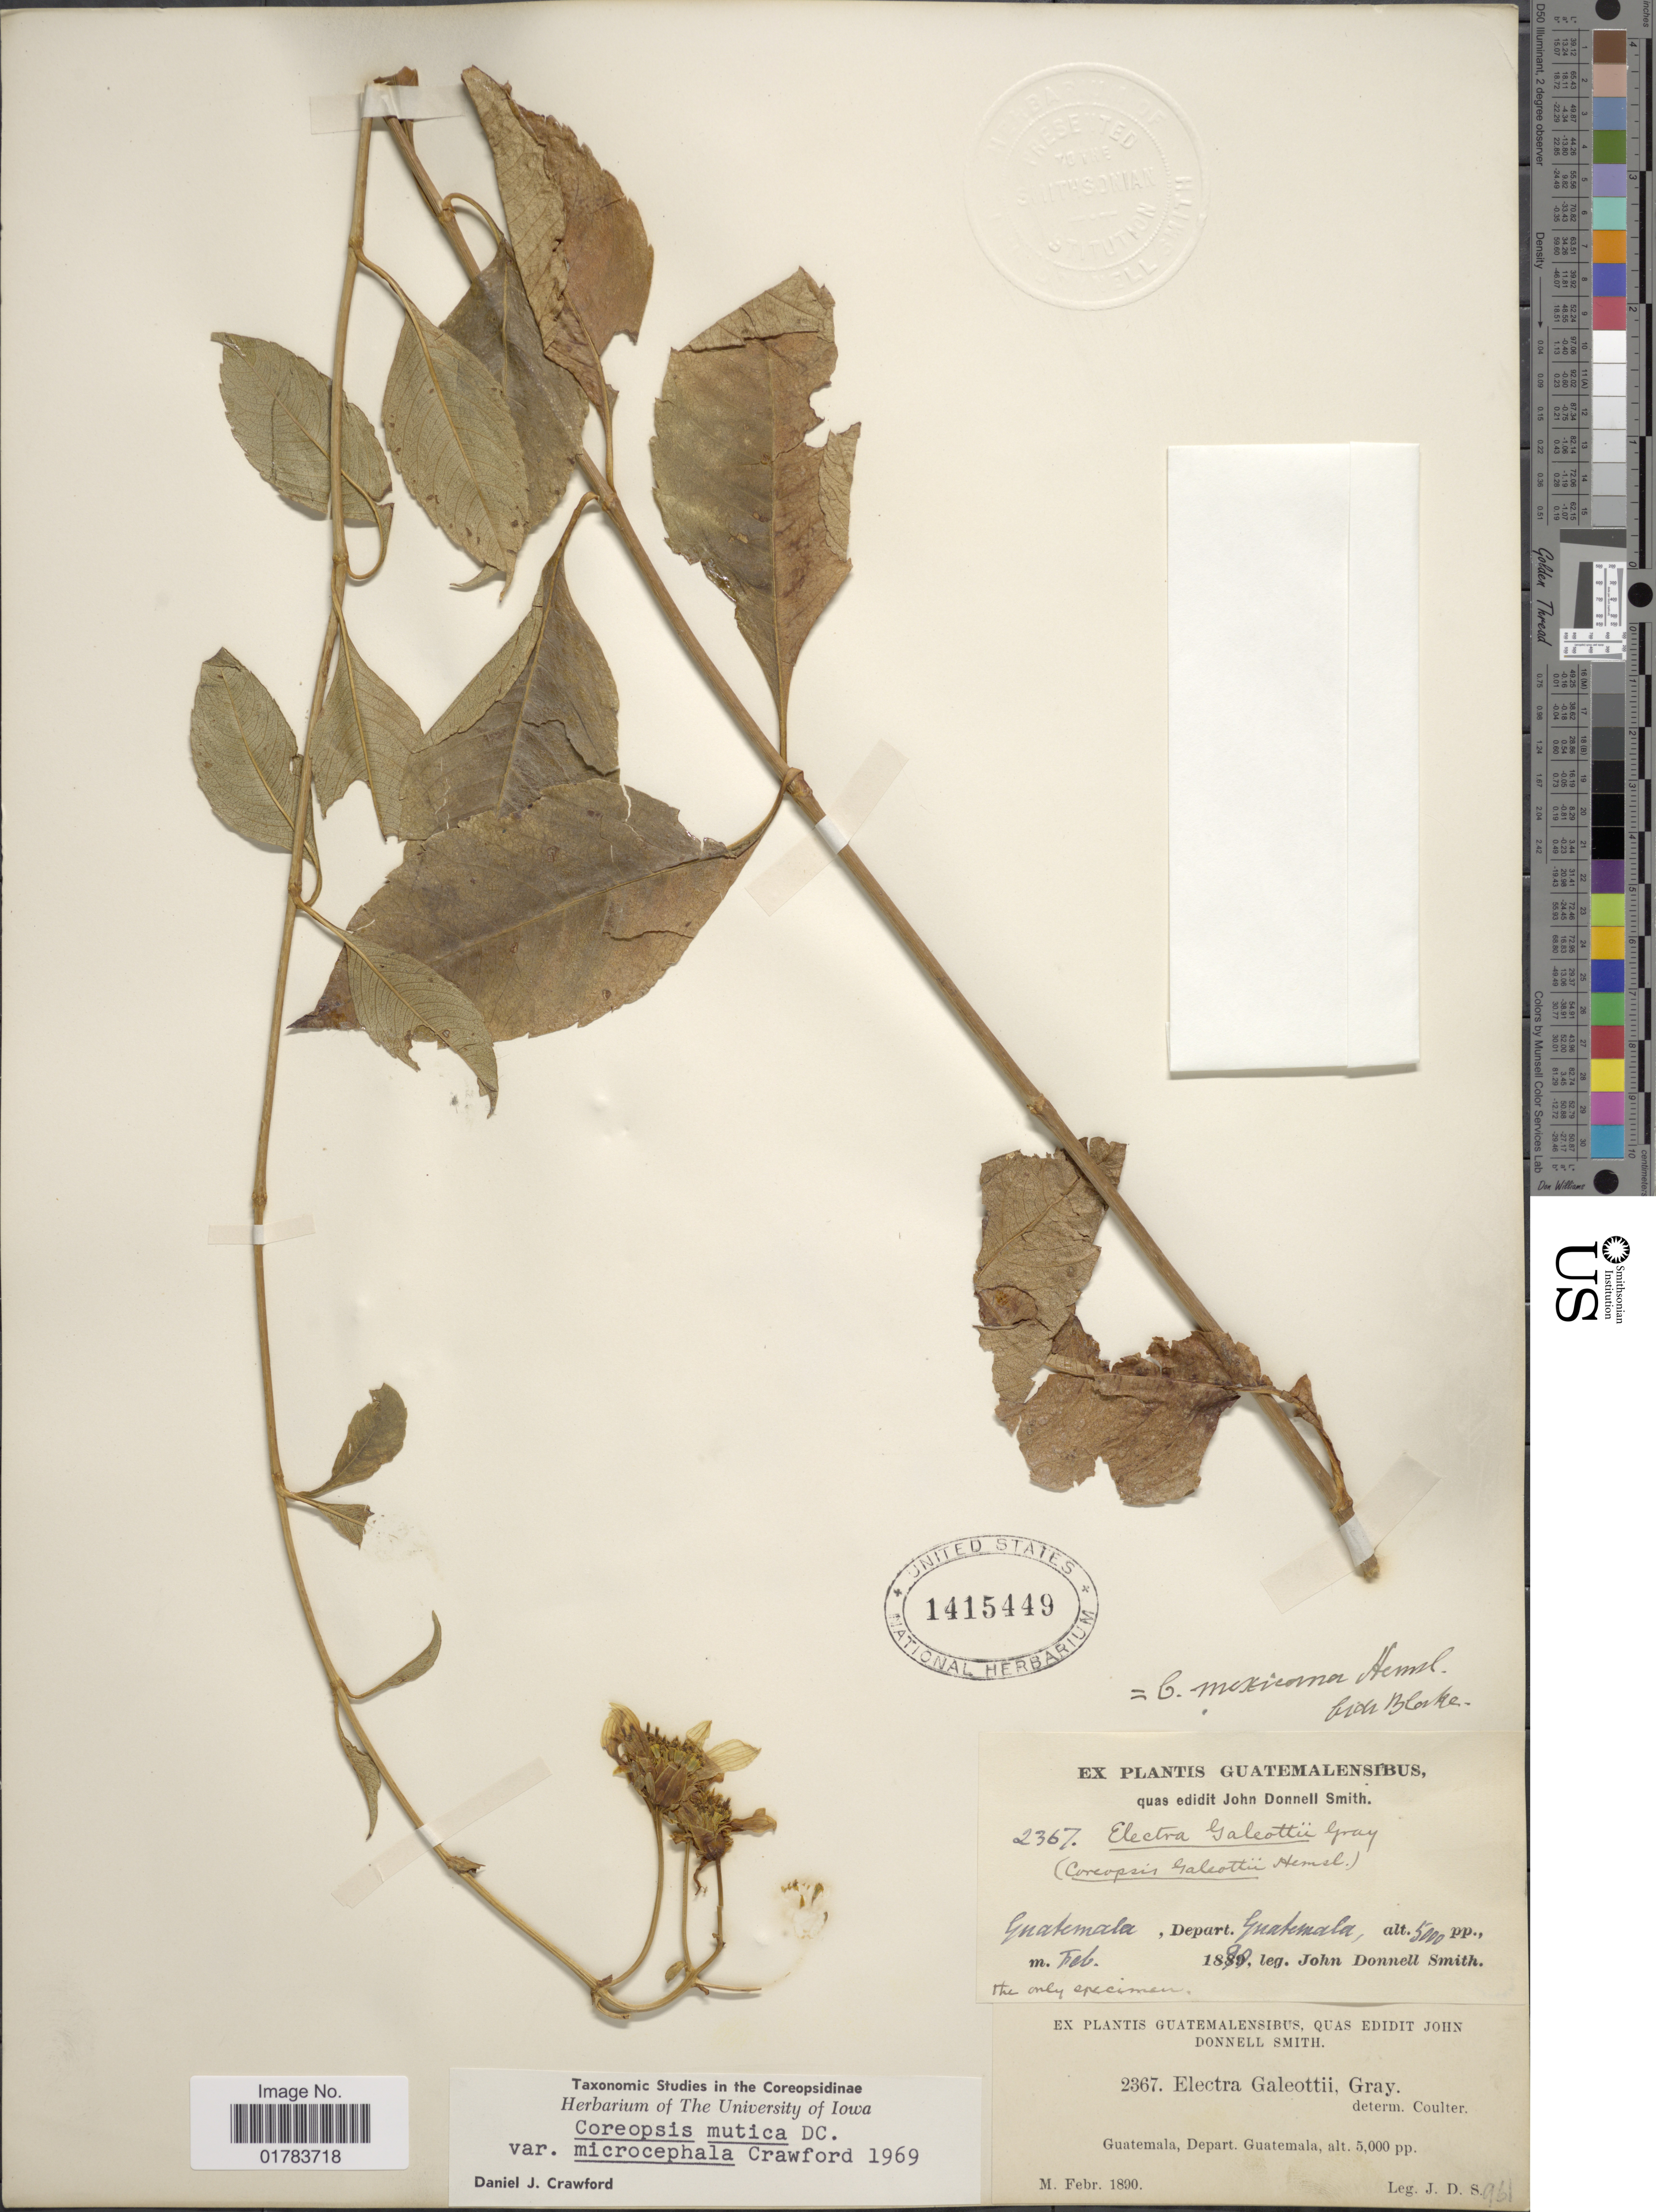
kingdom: Plantae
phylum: Tracheophyta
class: Magnoliopsida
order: Asterales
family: Asteraceae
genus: Coreopsis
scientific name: Coreopsis mutica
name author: DC.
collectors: J. Donnell Smith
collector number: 2367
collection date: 1890-02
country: Guatemala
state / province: Guatemala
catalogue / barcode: US 1415449